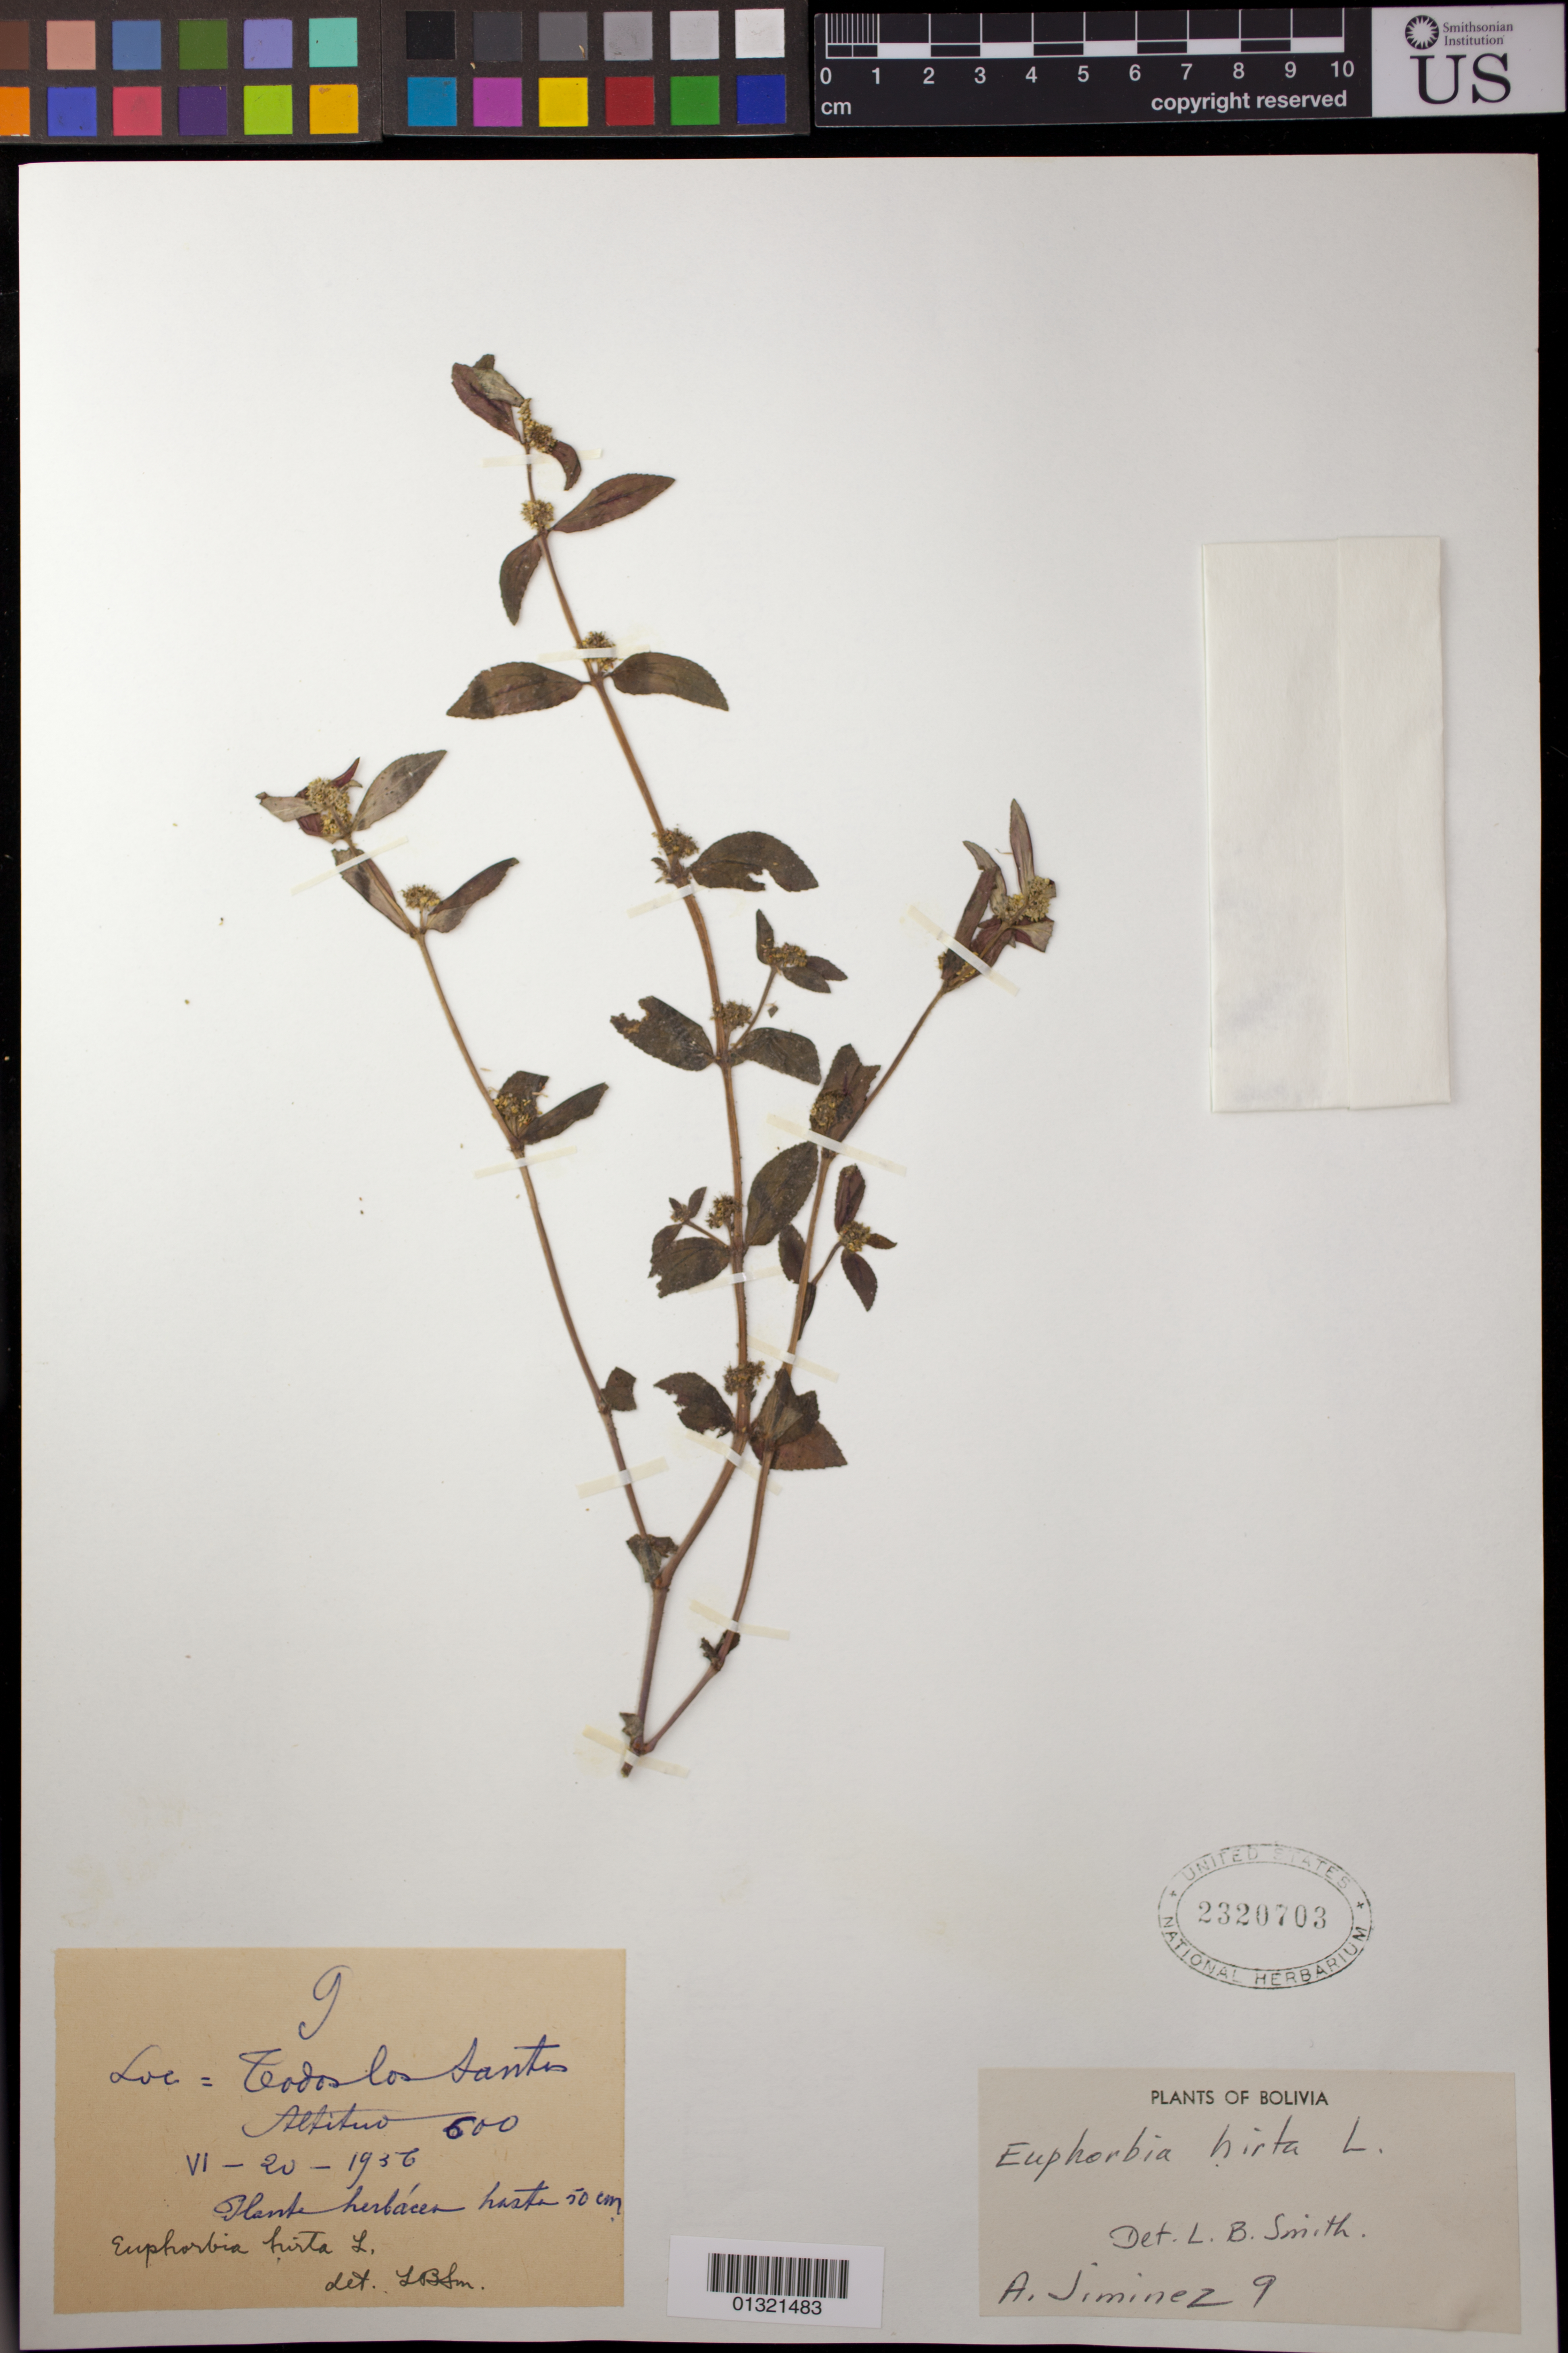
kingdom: Plantae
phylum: Tracheophyta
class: Magnoliopsida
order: Malpighiales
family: Euphorbiaceae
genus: Euphorbia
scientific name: Euphorbia hirta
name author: L.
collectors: A. Jiminez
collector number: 9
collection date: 1956-06-20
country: Bolivia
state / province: Cochabamba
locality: Todos los Santos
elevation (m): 600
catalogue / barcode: US 2320703